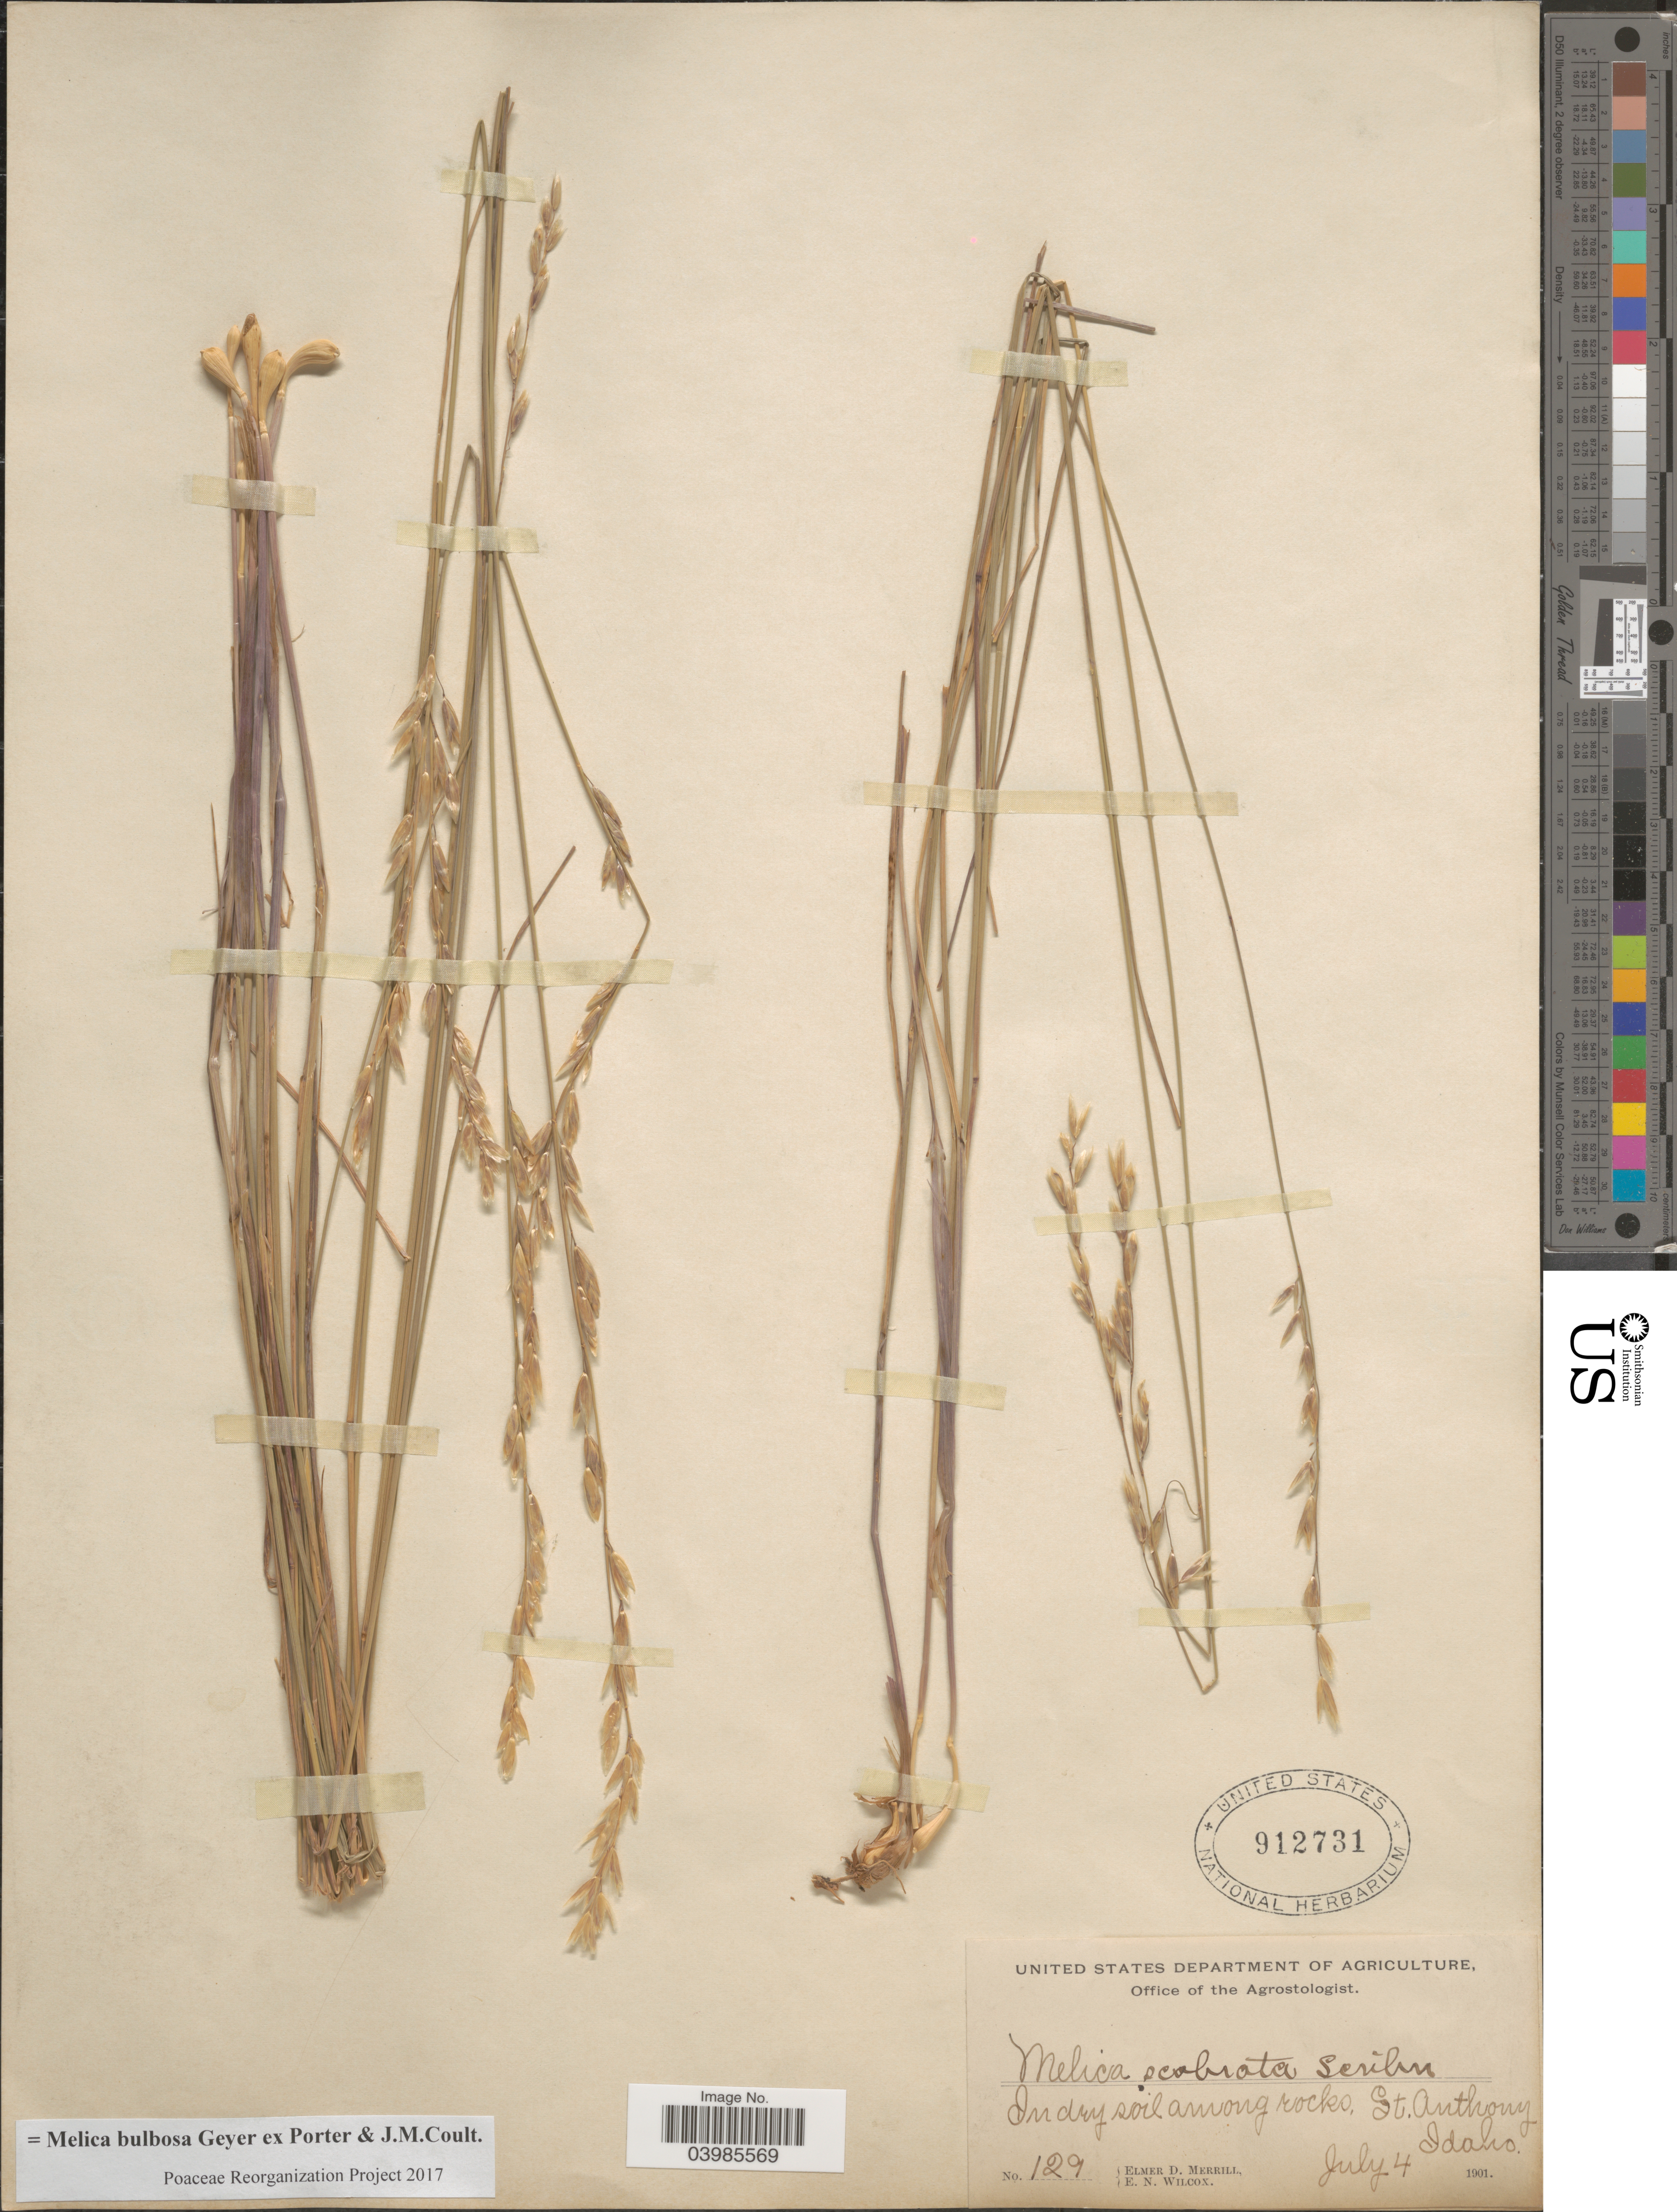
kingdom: Plantae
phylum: Tracheophyta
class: Liliopsida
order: Poales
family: Poaceae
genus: Melica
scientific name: Melica bulbosa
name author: Geyer ex Porter & J.M. Coult.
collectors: E. D. Merrill & E. Wilcox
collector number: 129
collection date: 1901-07-04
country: United States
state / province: Idaho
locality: St. Anthony.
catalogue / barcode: US 912731